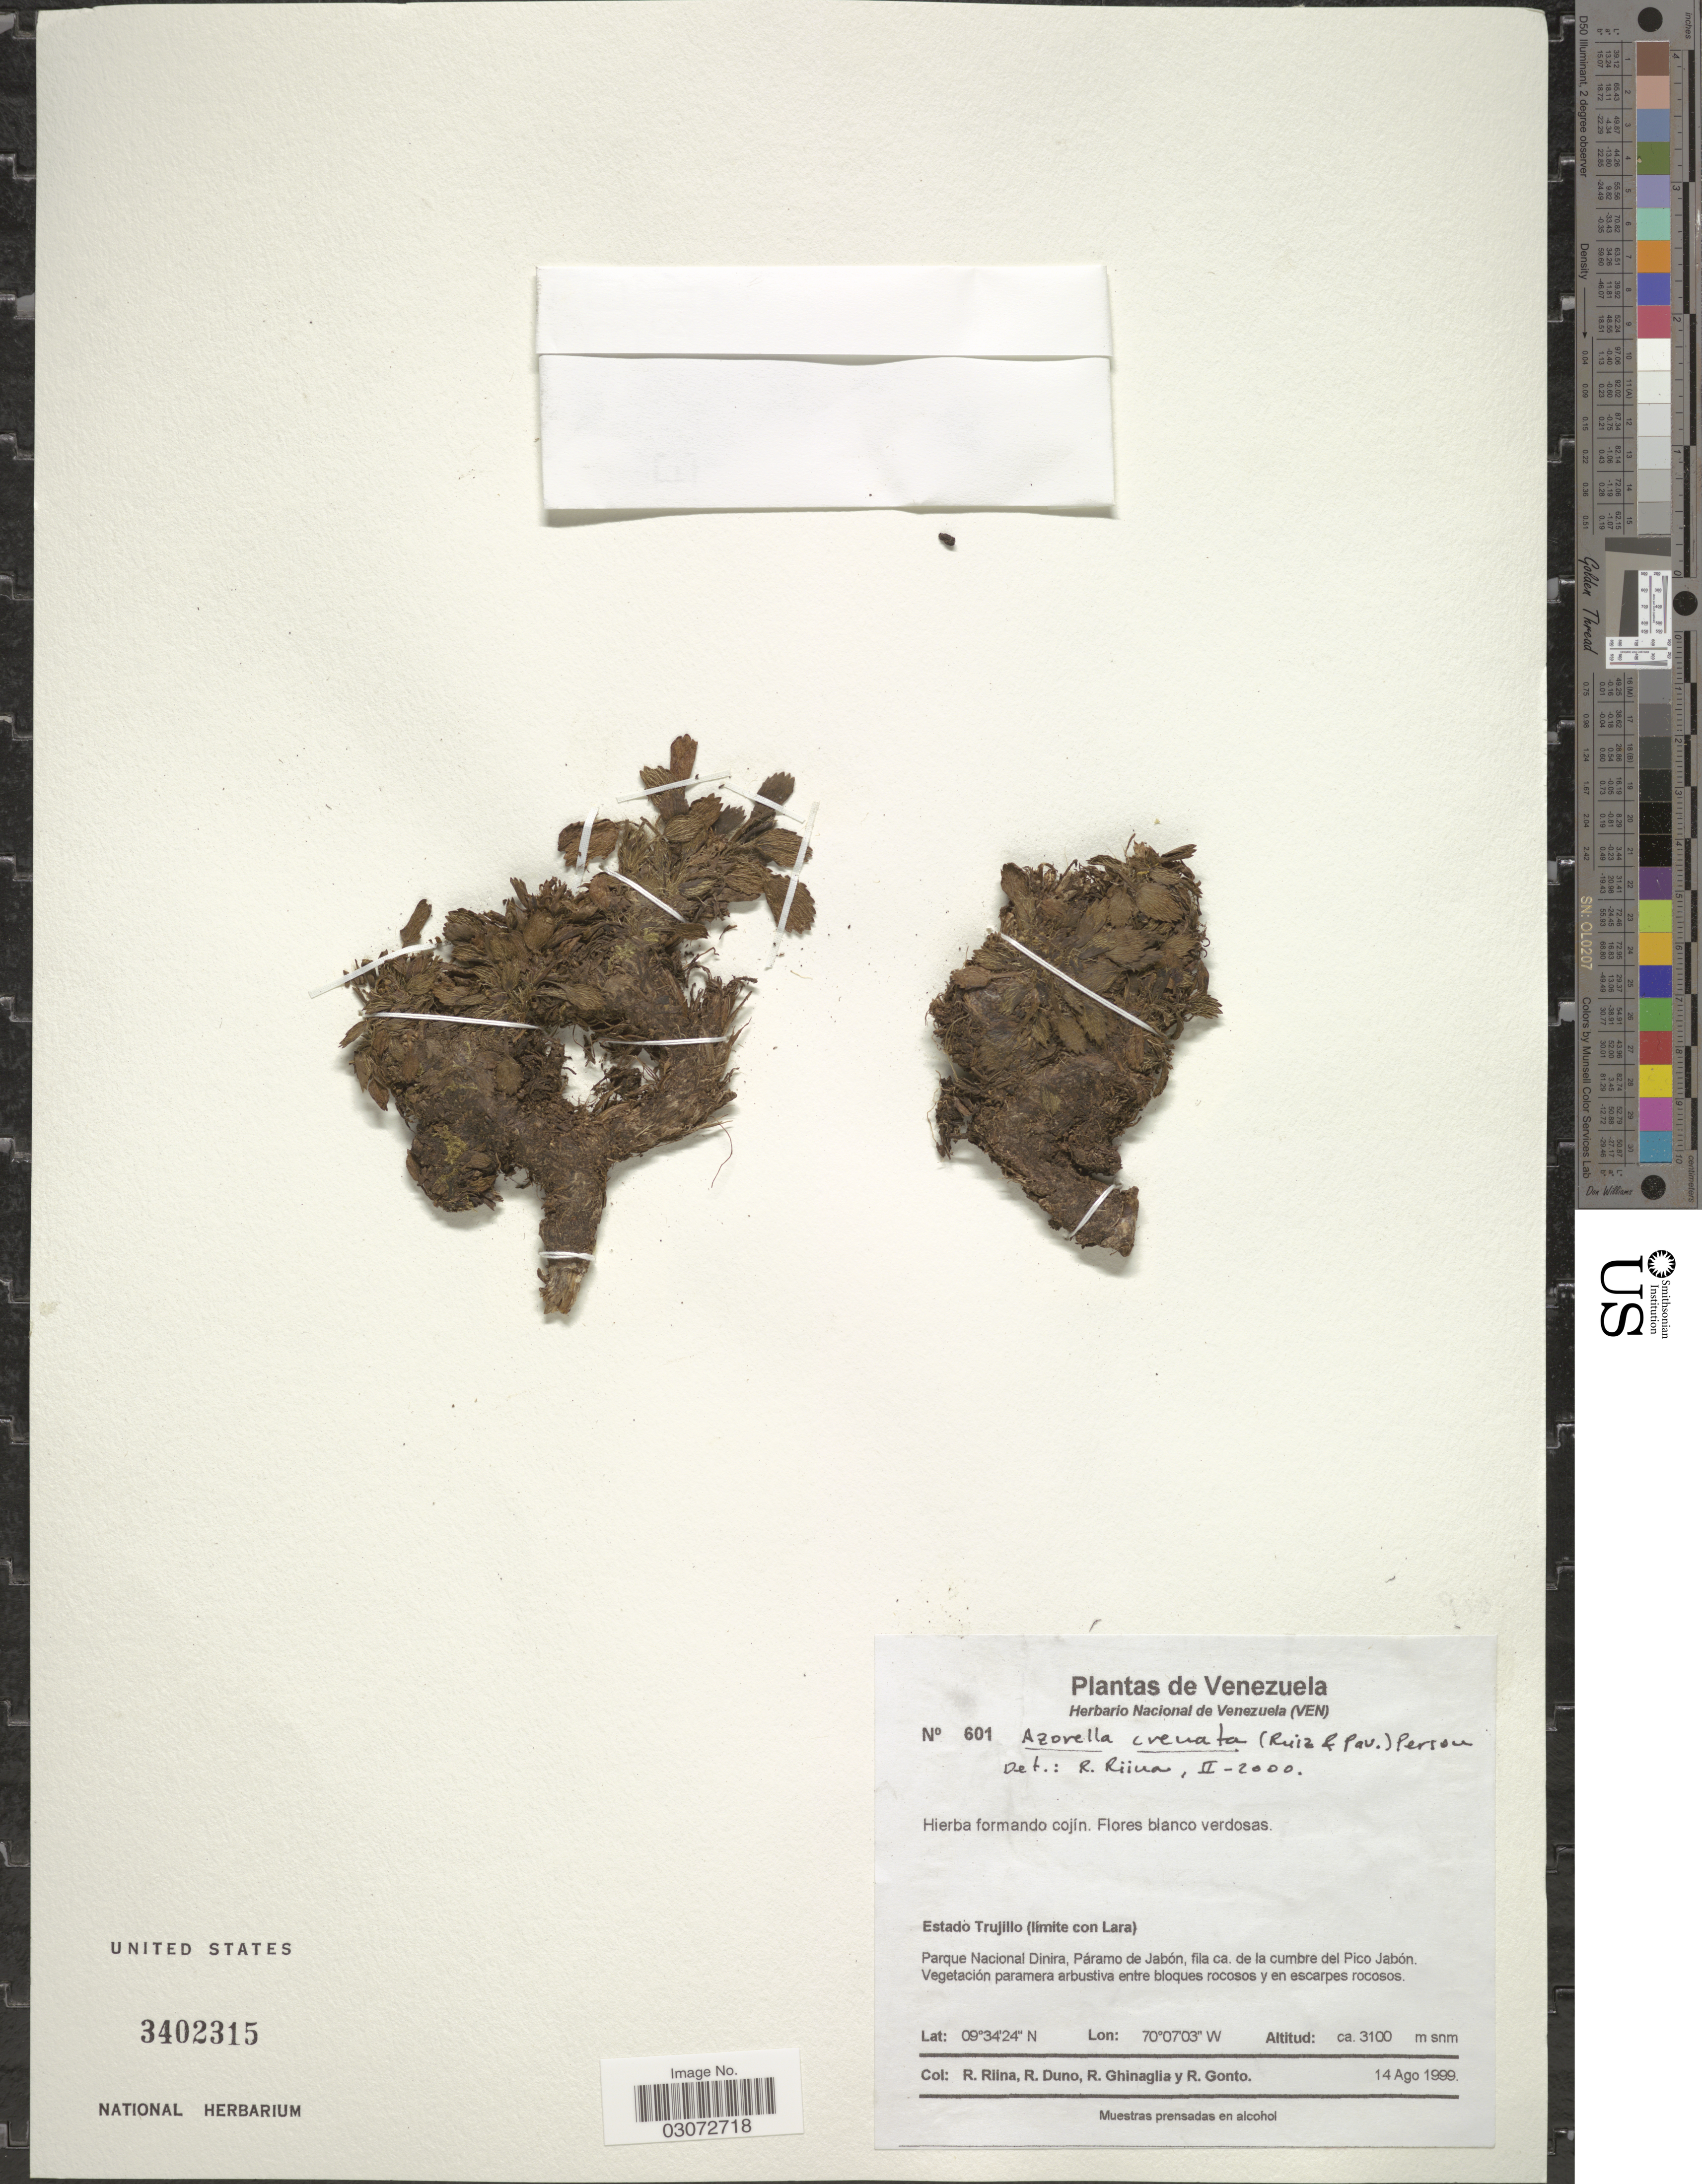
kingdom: Plantae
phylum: Tracheophyta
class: Magnoliopsida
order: Apiales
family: Apiaceae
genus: Azorella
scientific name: Azorella crenata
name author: (Ruiz & Pav.) Pers.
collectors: R. Riina, R. Duno, R. Ghinaglia & R. Gonto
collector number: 601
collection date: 1999-08-14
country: Venezuela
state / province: Trujillo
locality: Límite con Lara. Parque Nacional Dinira, Páramo de Jabón, fila ca. de la cumbre del Pico Jabón.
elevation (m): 3100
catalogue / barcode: US 3402315